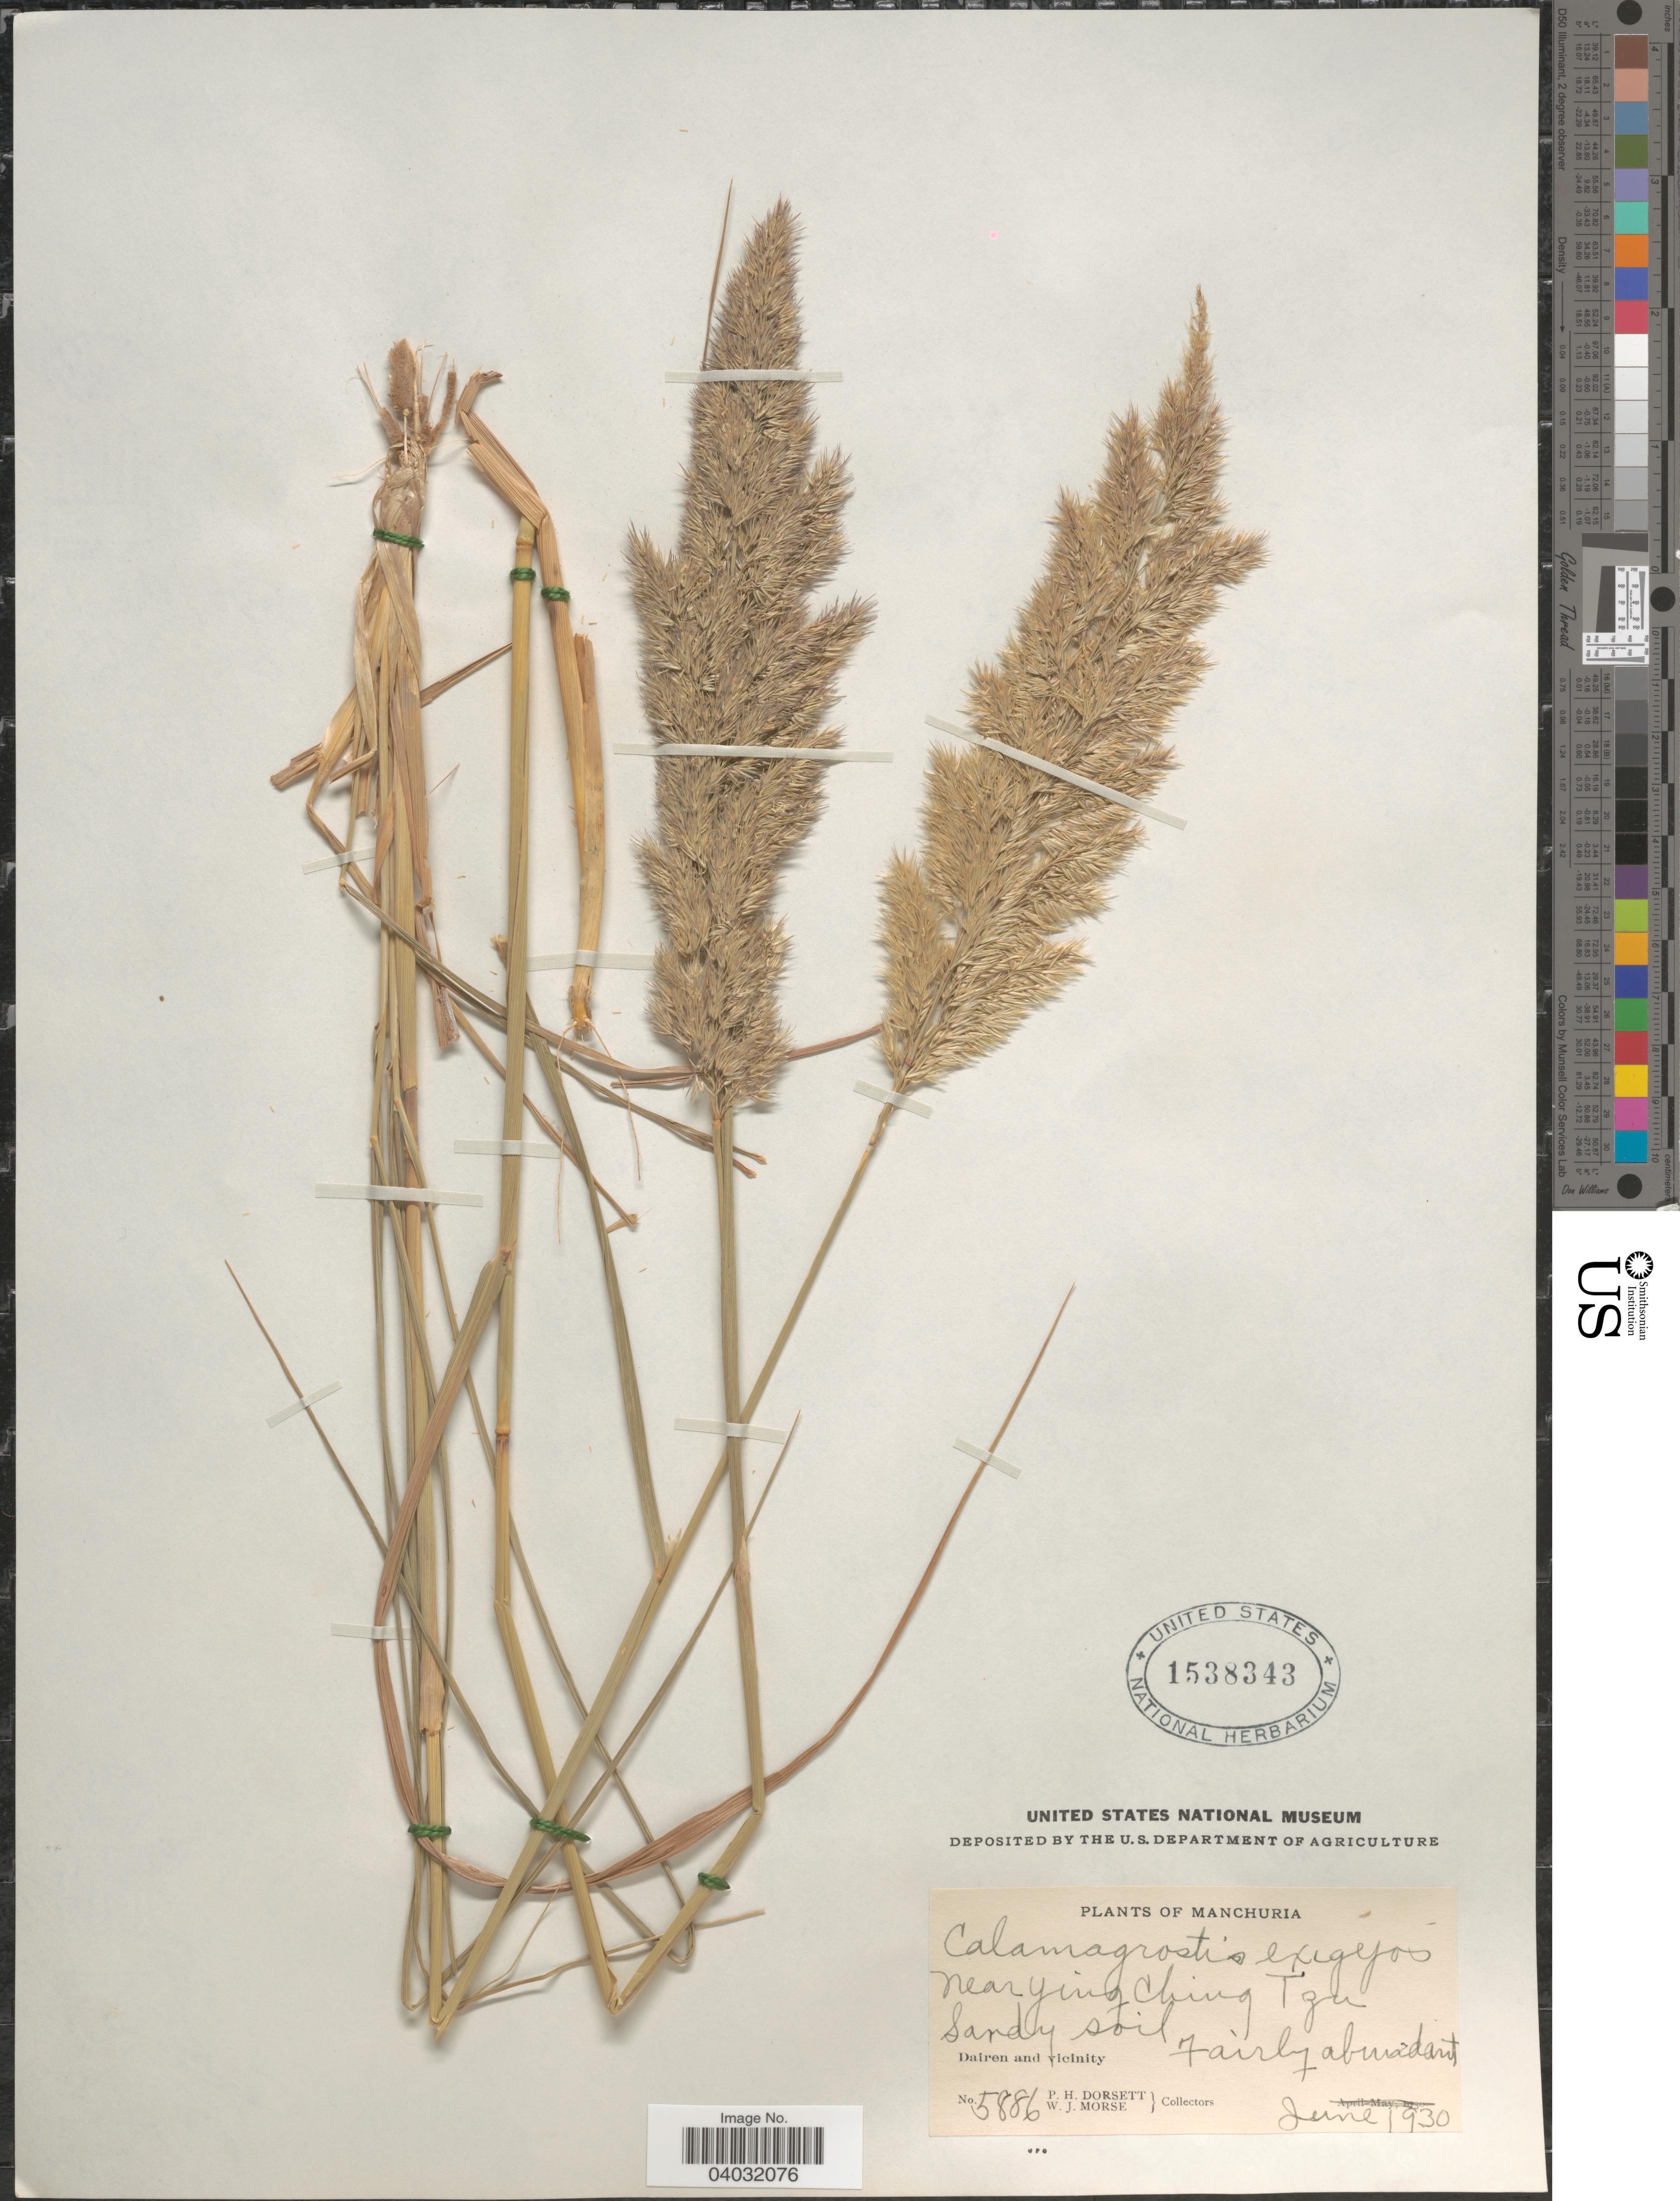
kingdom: Plantae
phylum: Tracheophyta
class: Liliopsida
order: Poales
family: Poaceae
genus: Calamagrostis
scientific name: Calamagrostis epigeios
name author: (L.) Roth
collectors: P. H. Dorsett & W. J. Morse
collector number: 5886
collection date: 1930-06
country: China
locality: Manchuria. Near Ying Ching Tgn. Dairen and vicinity.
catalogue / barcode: US 1538343